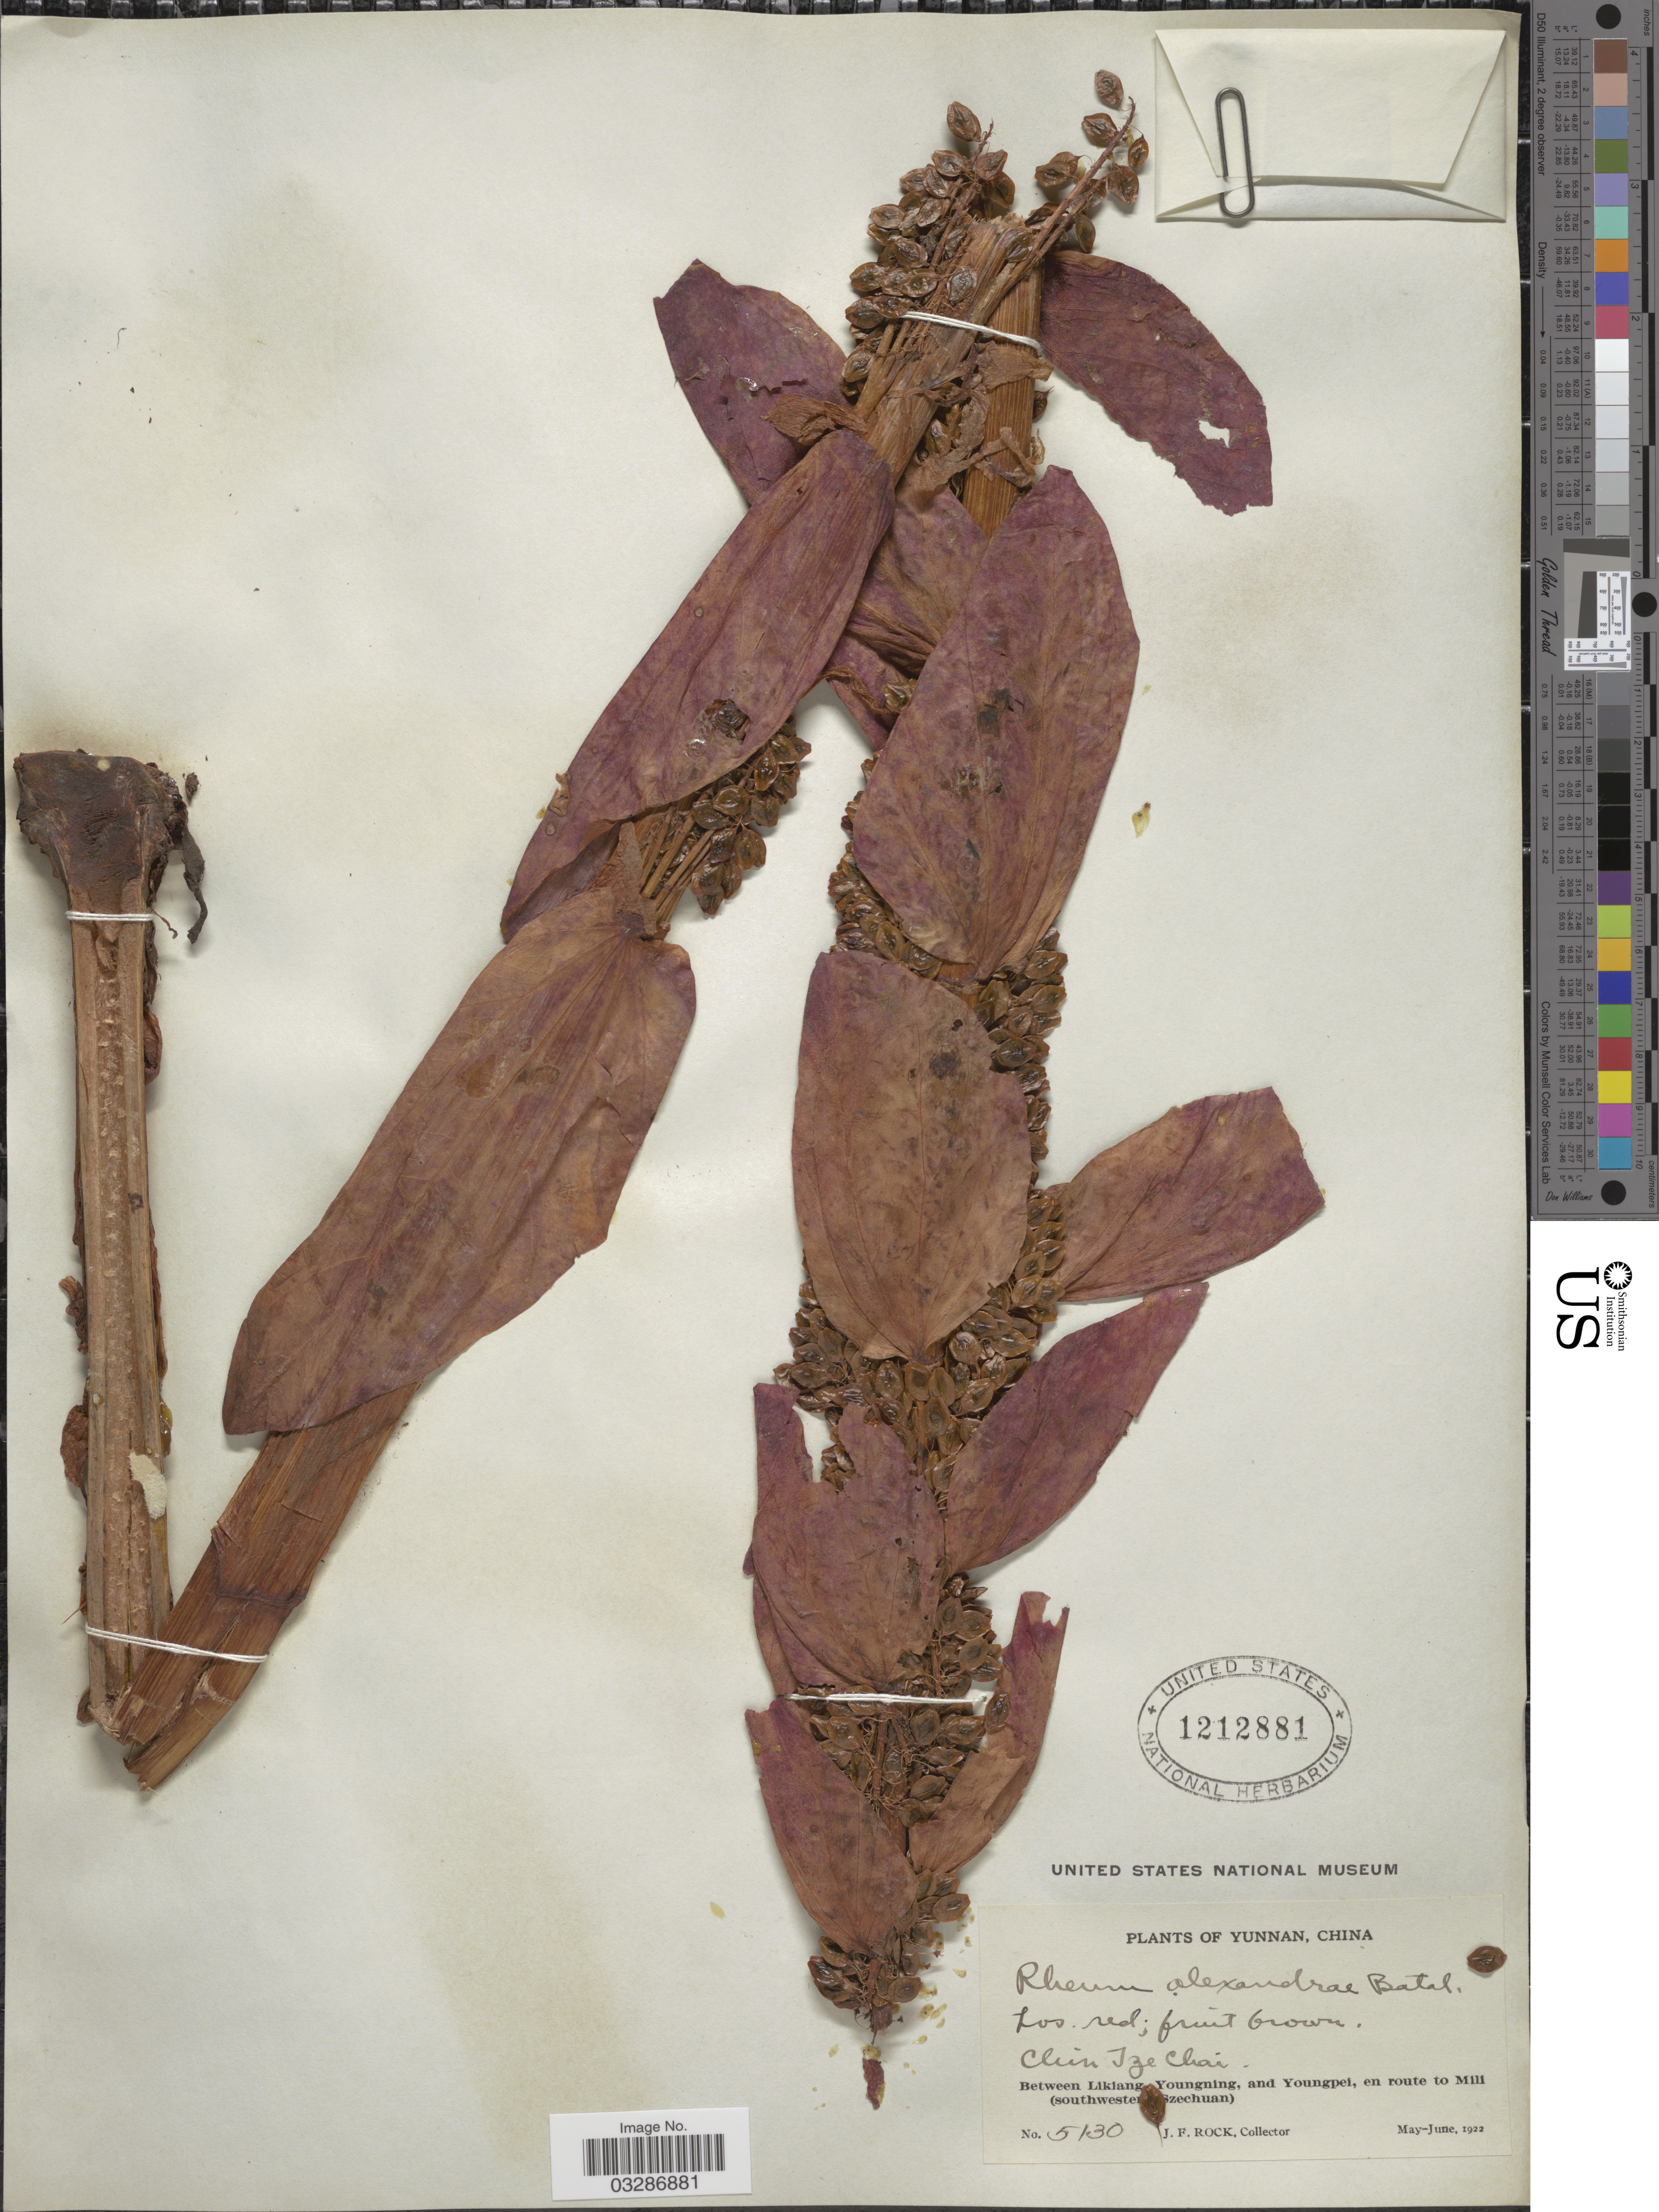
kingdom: Plantae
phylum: Tracheophyta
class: Magnoliopsida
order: Caryophyllales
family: Polygonaceae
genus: Rheum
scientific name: Rheum alexandrae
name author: Batalin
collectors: J. Rock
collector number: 5130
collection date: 1922-05/1922-06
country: China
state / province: Yunnan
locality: Clun Ize Chai. [unsure placement] Between Likiang Youngning, and Youngpei, en route to Mili (southwestern Szechuan).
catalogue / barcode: US 1212881